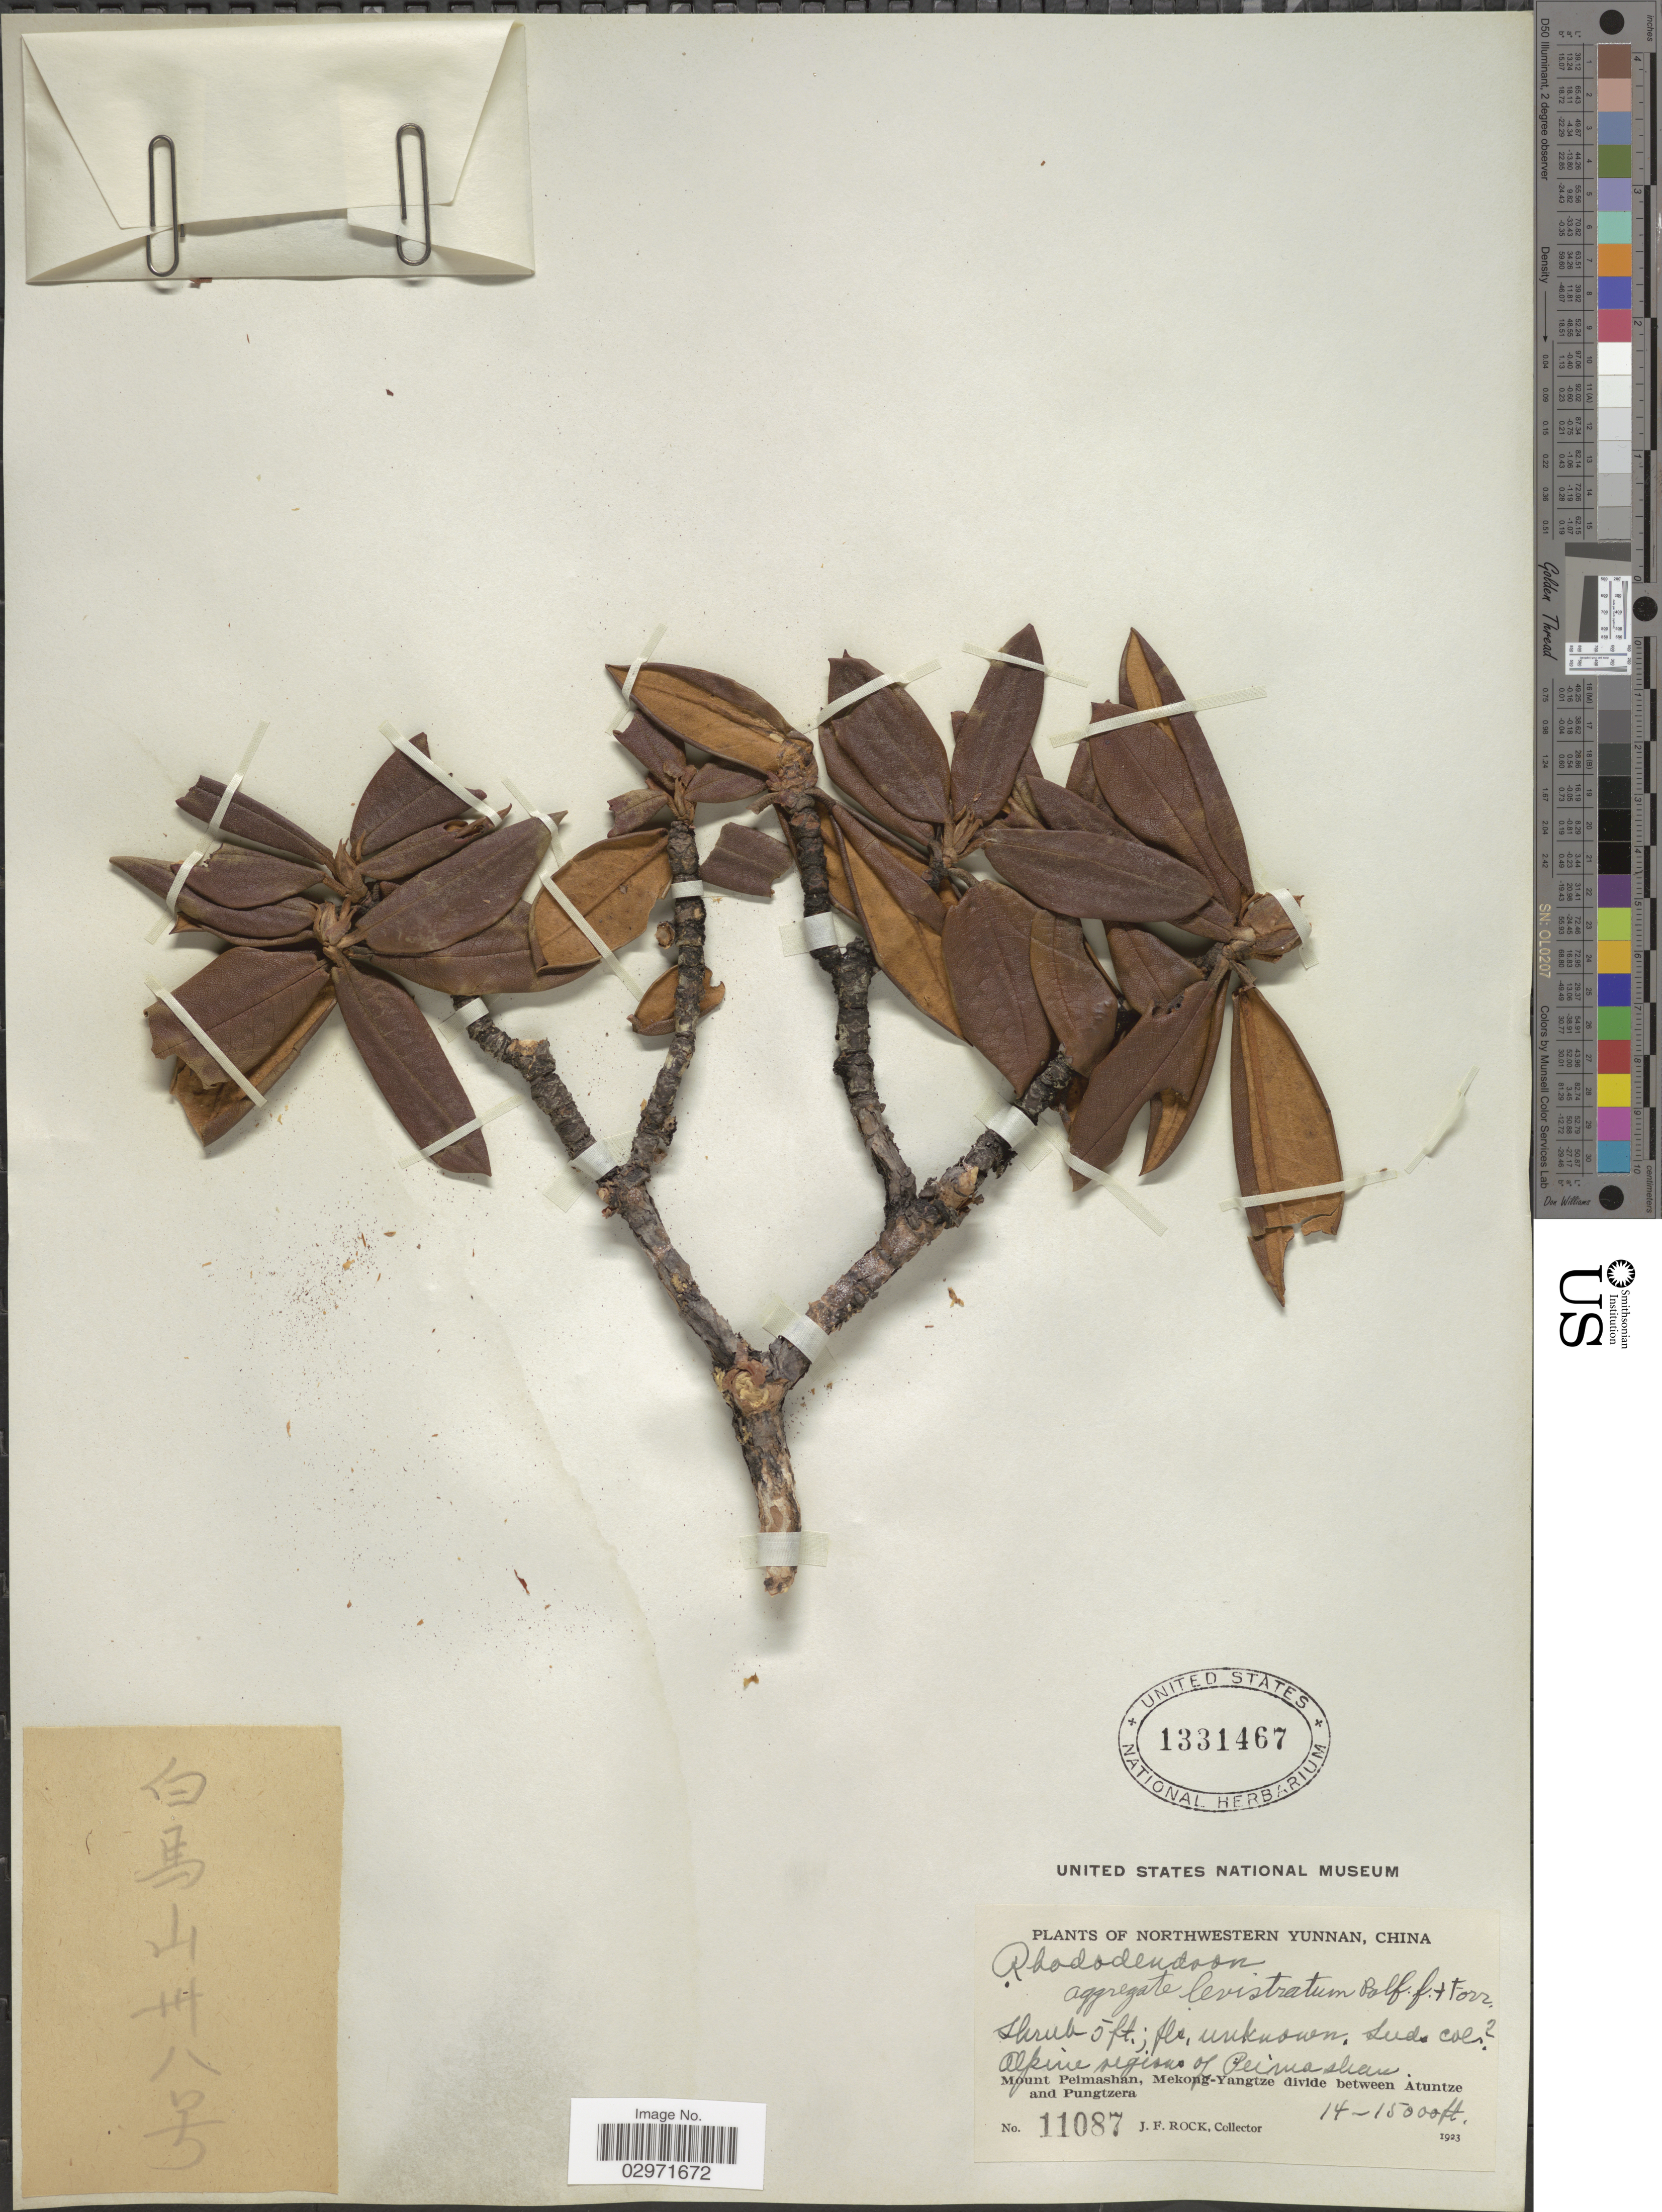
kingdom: Plantae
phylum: Tracheophyta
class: Magnoliopsida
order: Ericales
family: Ericaceae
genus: Rhododendron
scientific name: Rhododendron levistratum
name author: Balf. f. & Forrest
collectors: J. Rock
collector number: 11087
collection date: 1923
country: China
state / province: Yunnan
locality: Northwestern Yunnan. Mount Peimashan, Mekong-Yangtze divide between Atuntze and Pungtzera. Alpine regions. Alpine regions of Peimashan.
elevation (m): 4267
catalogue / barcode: US 1331467